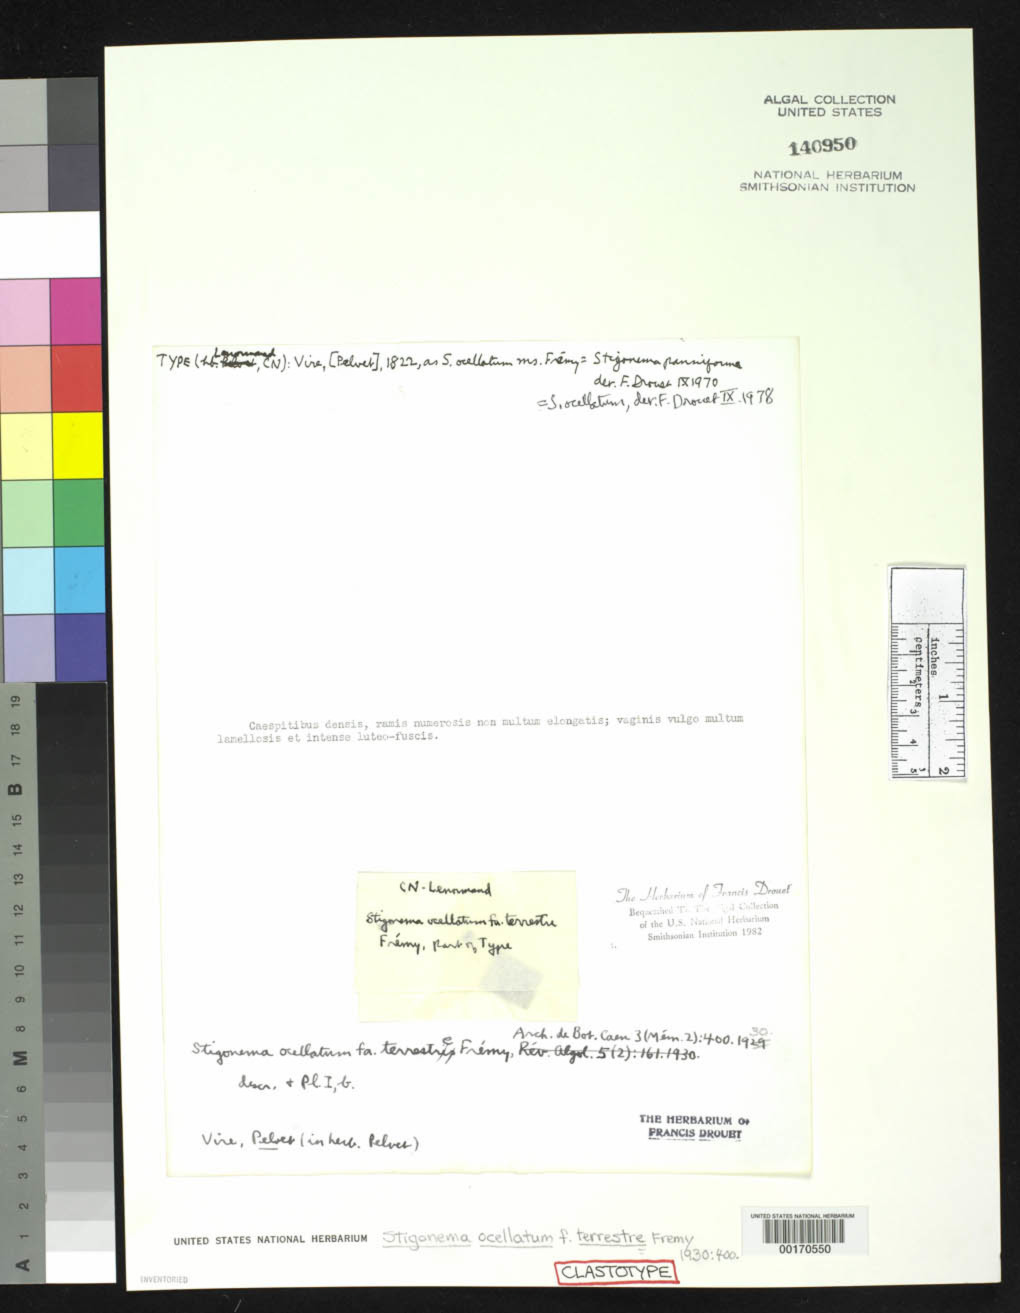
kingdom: Bacteria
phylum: Cyanobacteria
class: Cyanobacteriia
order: Cyanobacteriales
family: Stigonemataceae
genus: Stigonema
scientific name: Stigonema ocellatum f. terrestre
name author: Frémy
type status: Clastotype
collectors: F. Pelvet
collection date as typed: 1822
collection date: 1822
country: France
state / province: Normandie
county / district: Calvados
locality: Vire.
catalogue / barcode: US 140950